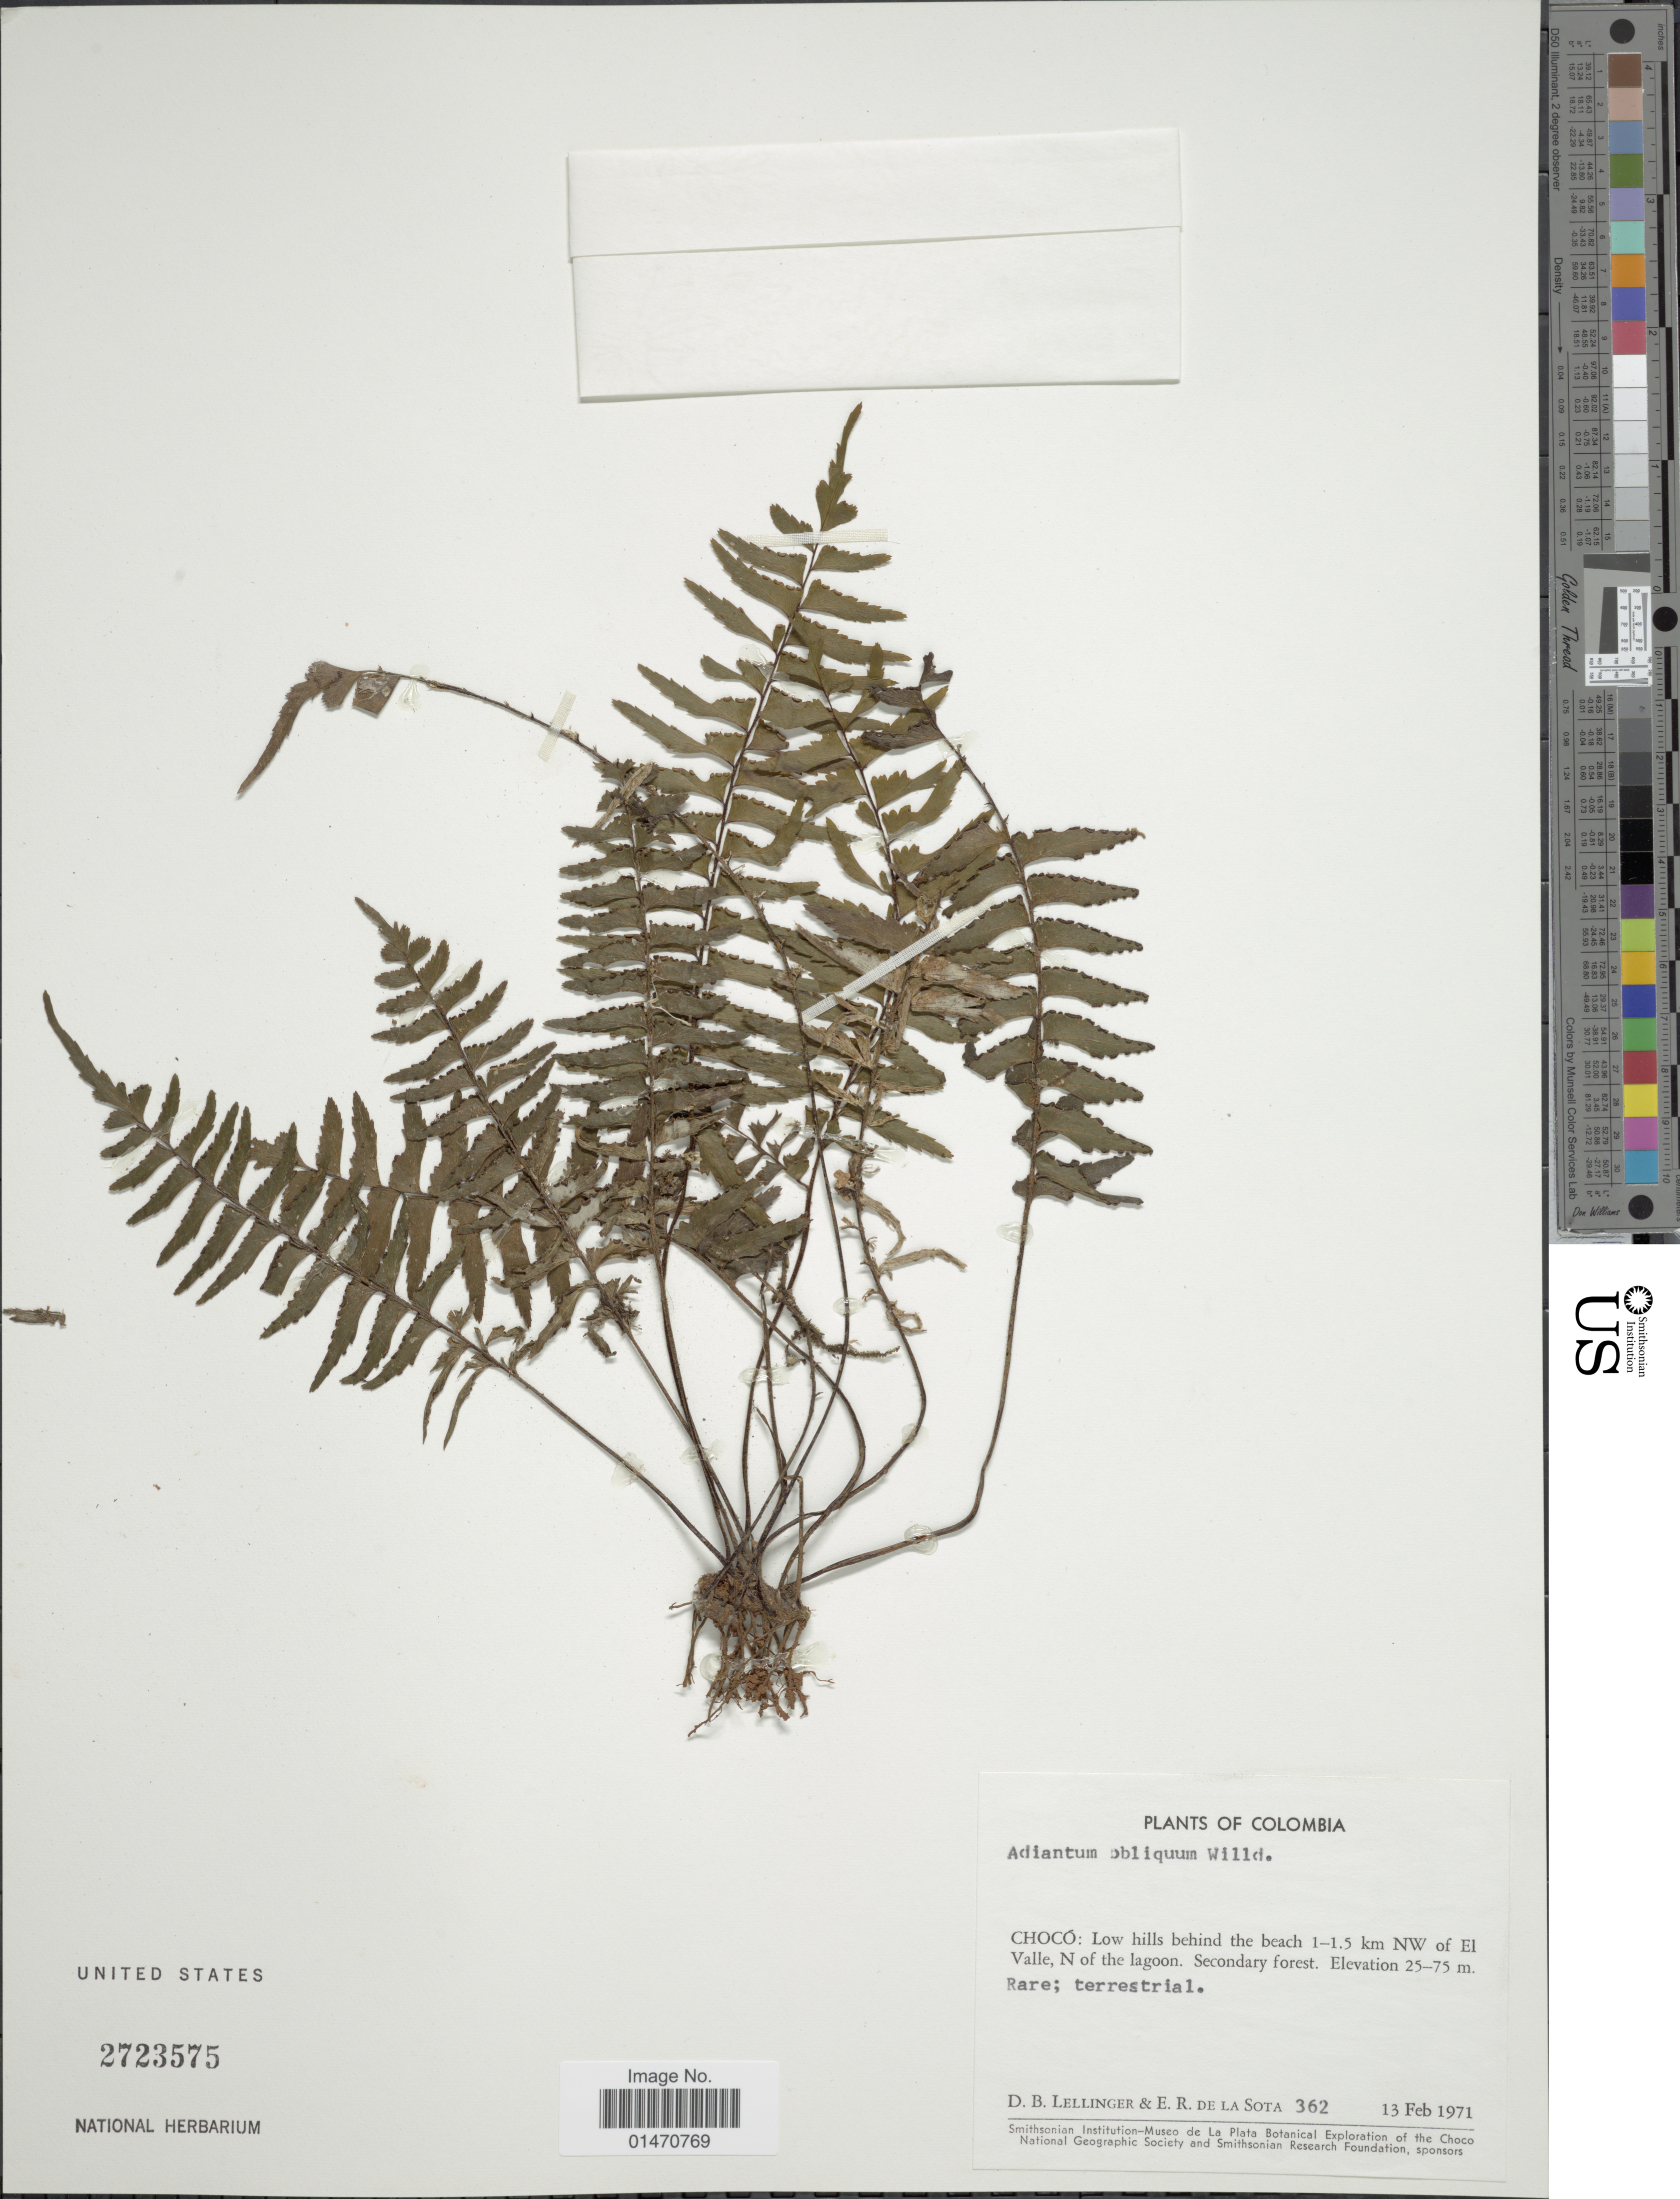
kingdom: Plantae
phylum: Tracheophyta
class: Polypodiopsida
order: Polypodiales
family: Pteridaceae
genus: Adiantum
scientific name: Adiantum obliquum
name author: Willd.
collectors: D. B. Lellinger & E. R. de la Sota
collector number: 362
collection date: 1971-12-13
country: Colombia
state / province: Chocó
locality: Chocó: low hills behind the beach 1-1.5 km NW of El Valle, N of the lagoon, secondary forest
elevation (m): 25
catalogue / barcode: US 2723575